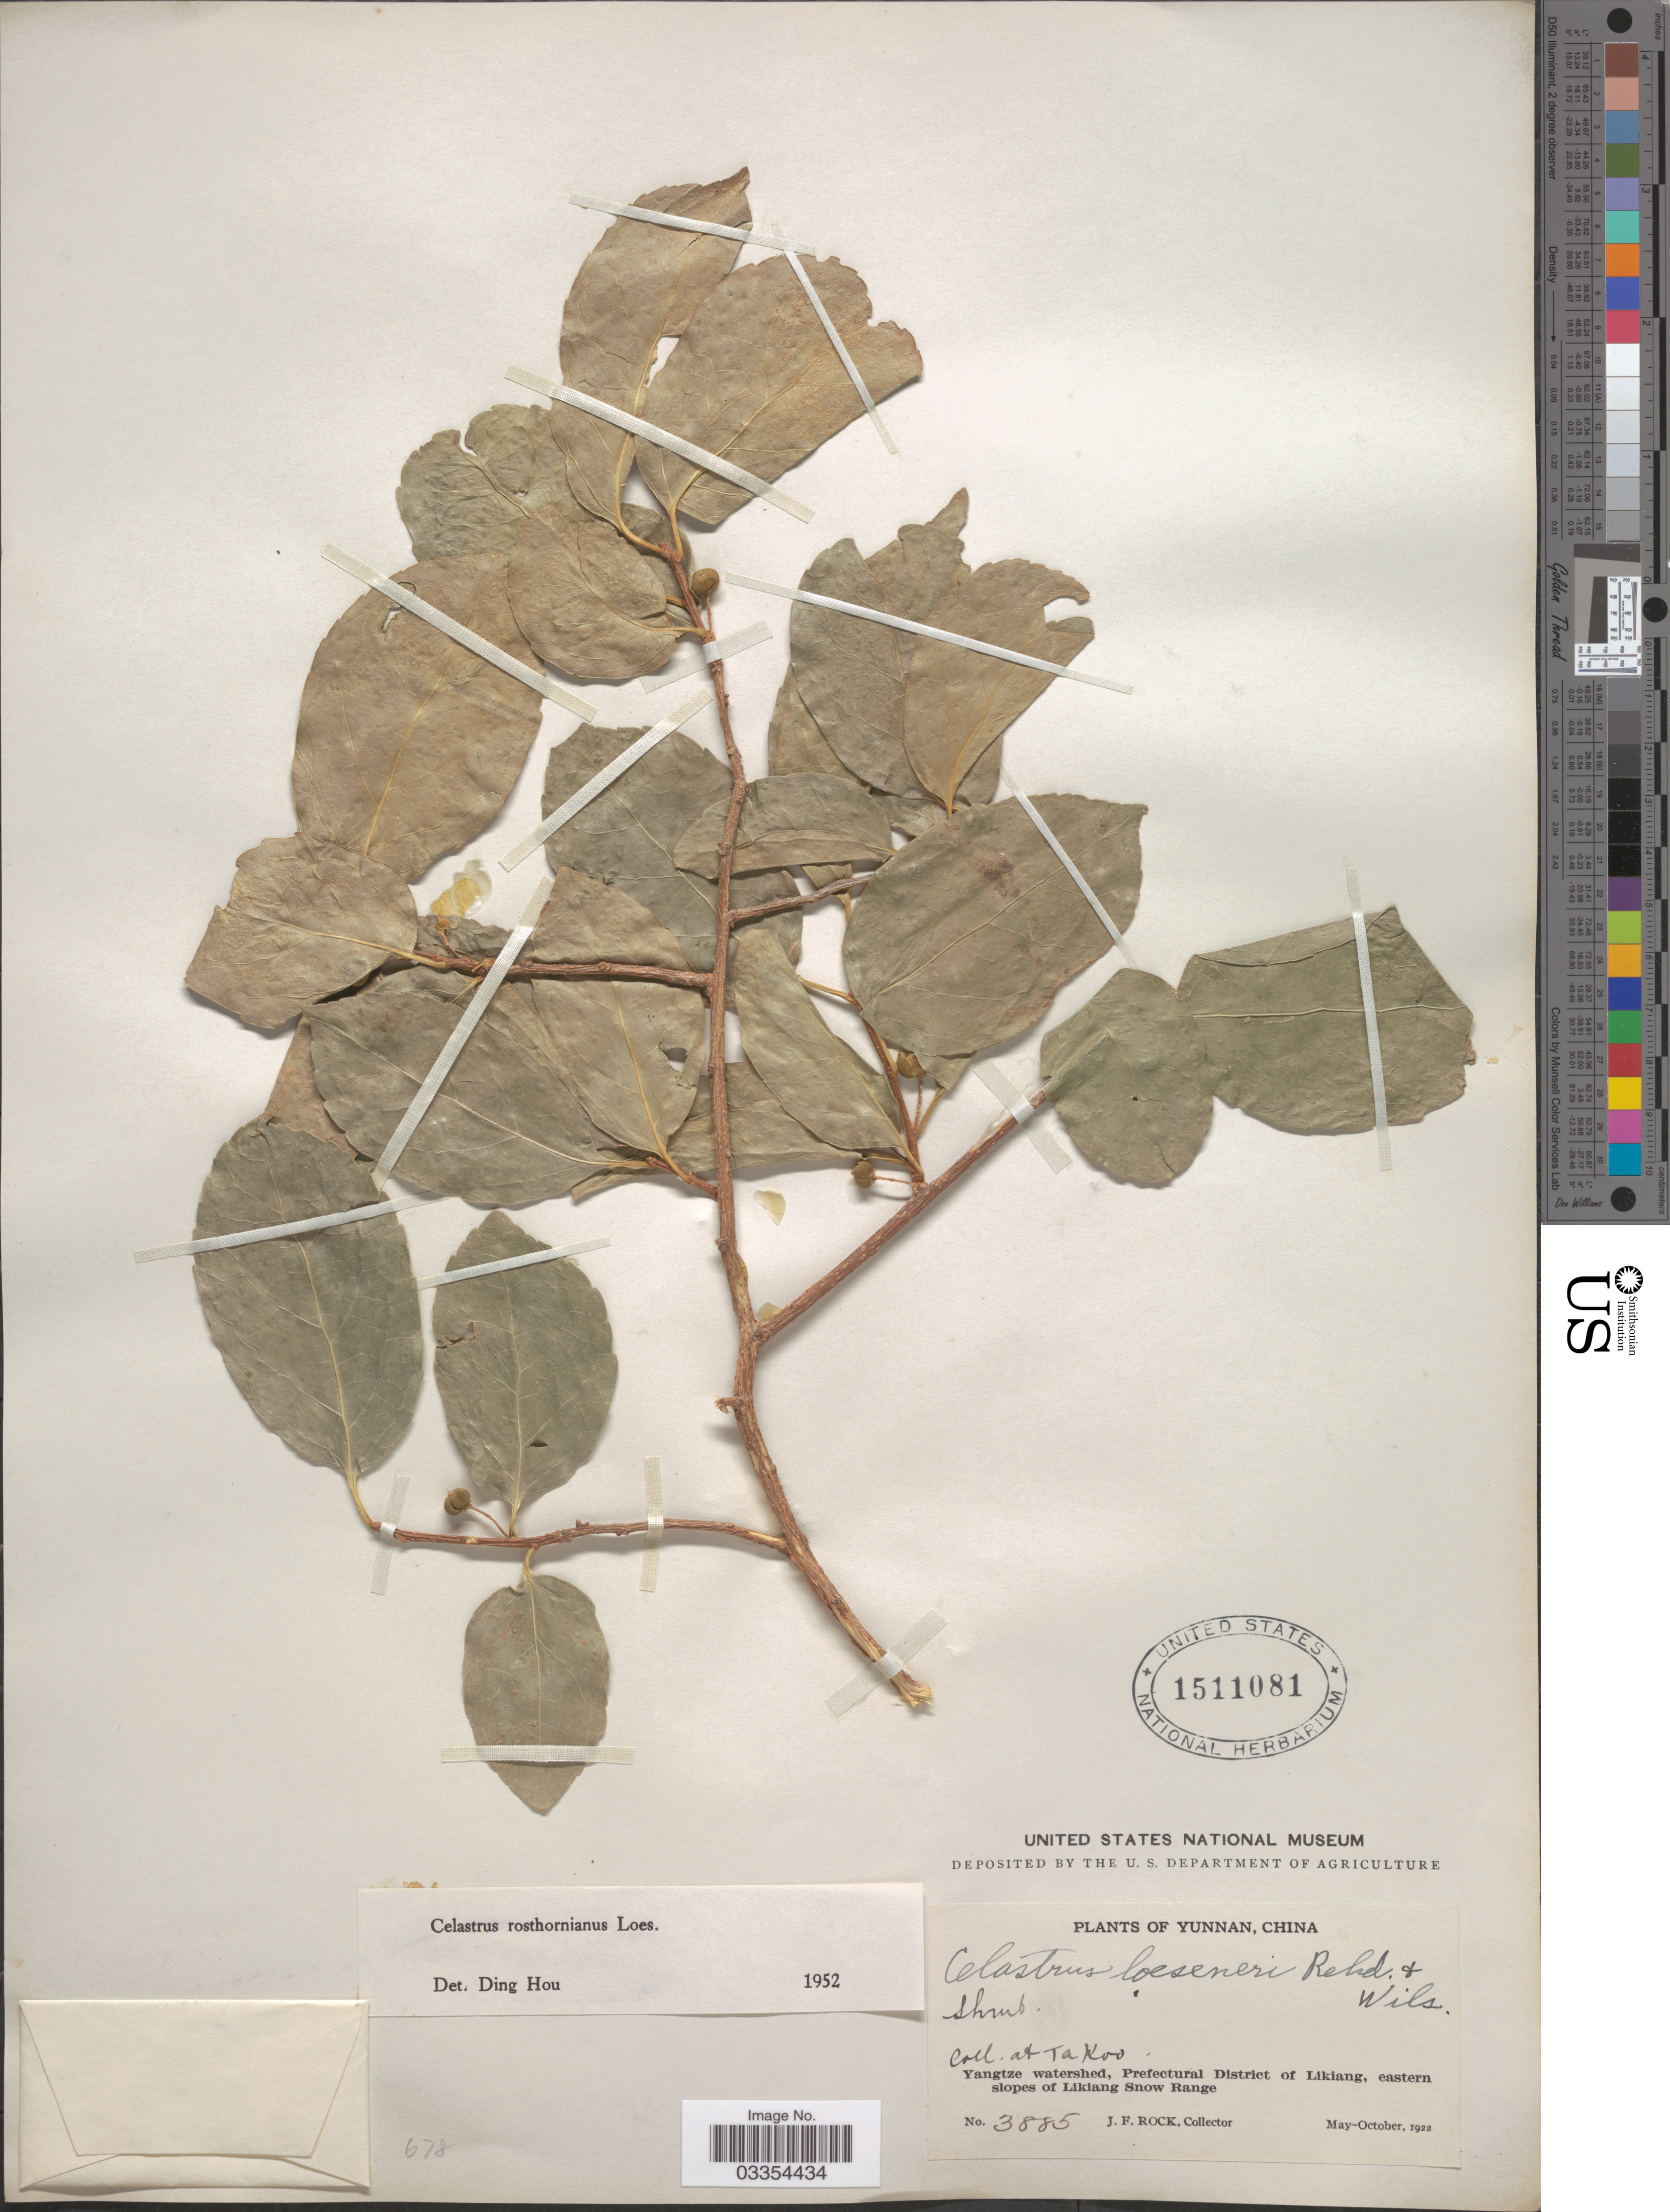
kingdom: Plantae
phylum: Tracheophyta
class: Magnoliopsida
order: Celastrales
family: Celastraceae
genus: Celastrus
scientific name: Celastrus rosthornianus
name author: Loes.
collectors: J. Rock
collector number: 3885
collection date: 1922-05/1922-10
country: China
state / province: Yunnan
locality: At Takoo, Yangtze watershed, Prefectural District of Likiang, eastern slopes of Likiang Snow Range.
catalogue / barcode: US 1511081